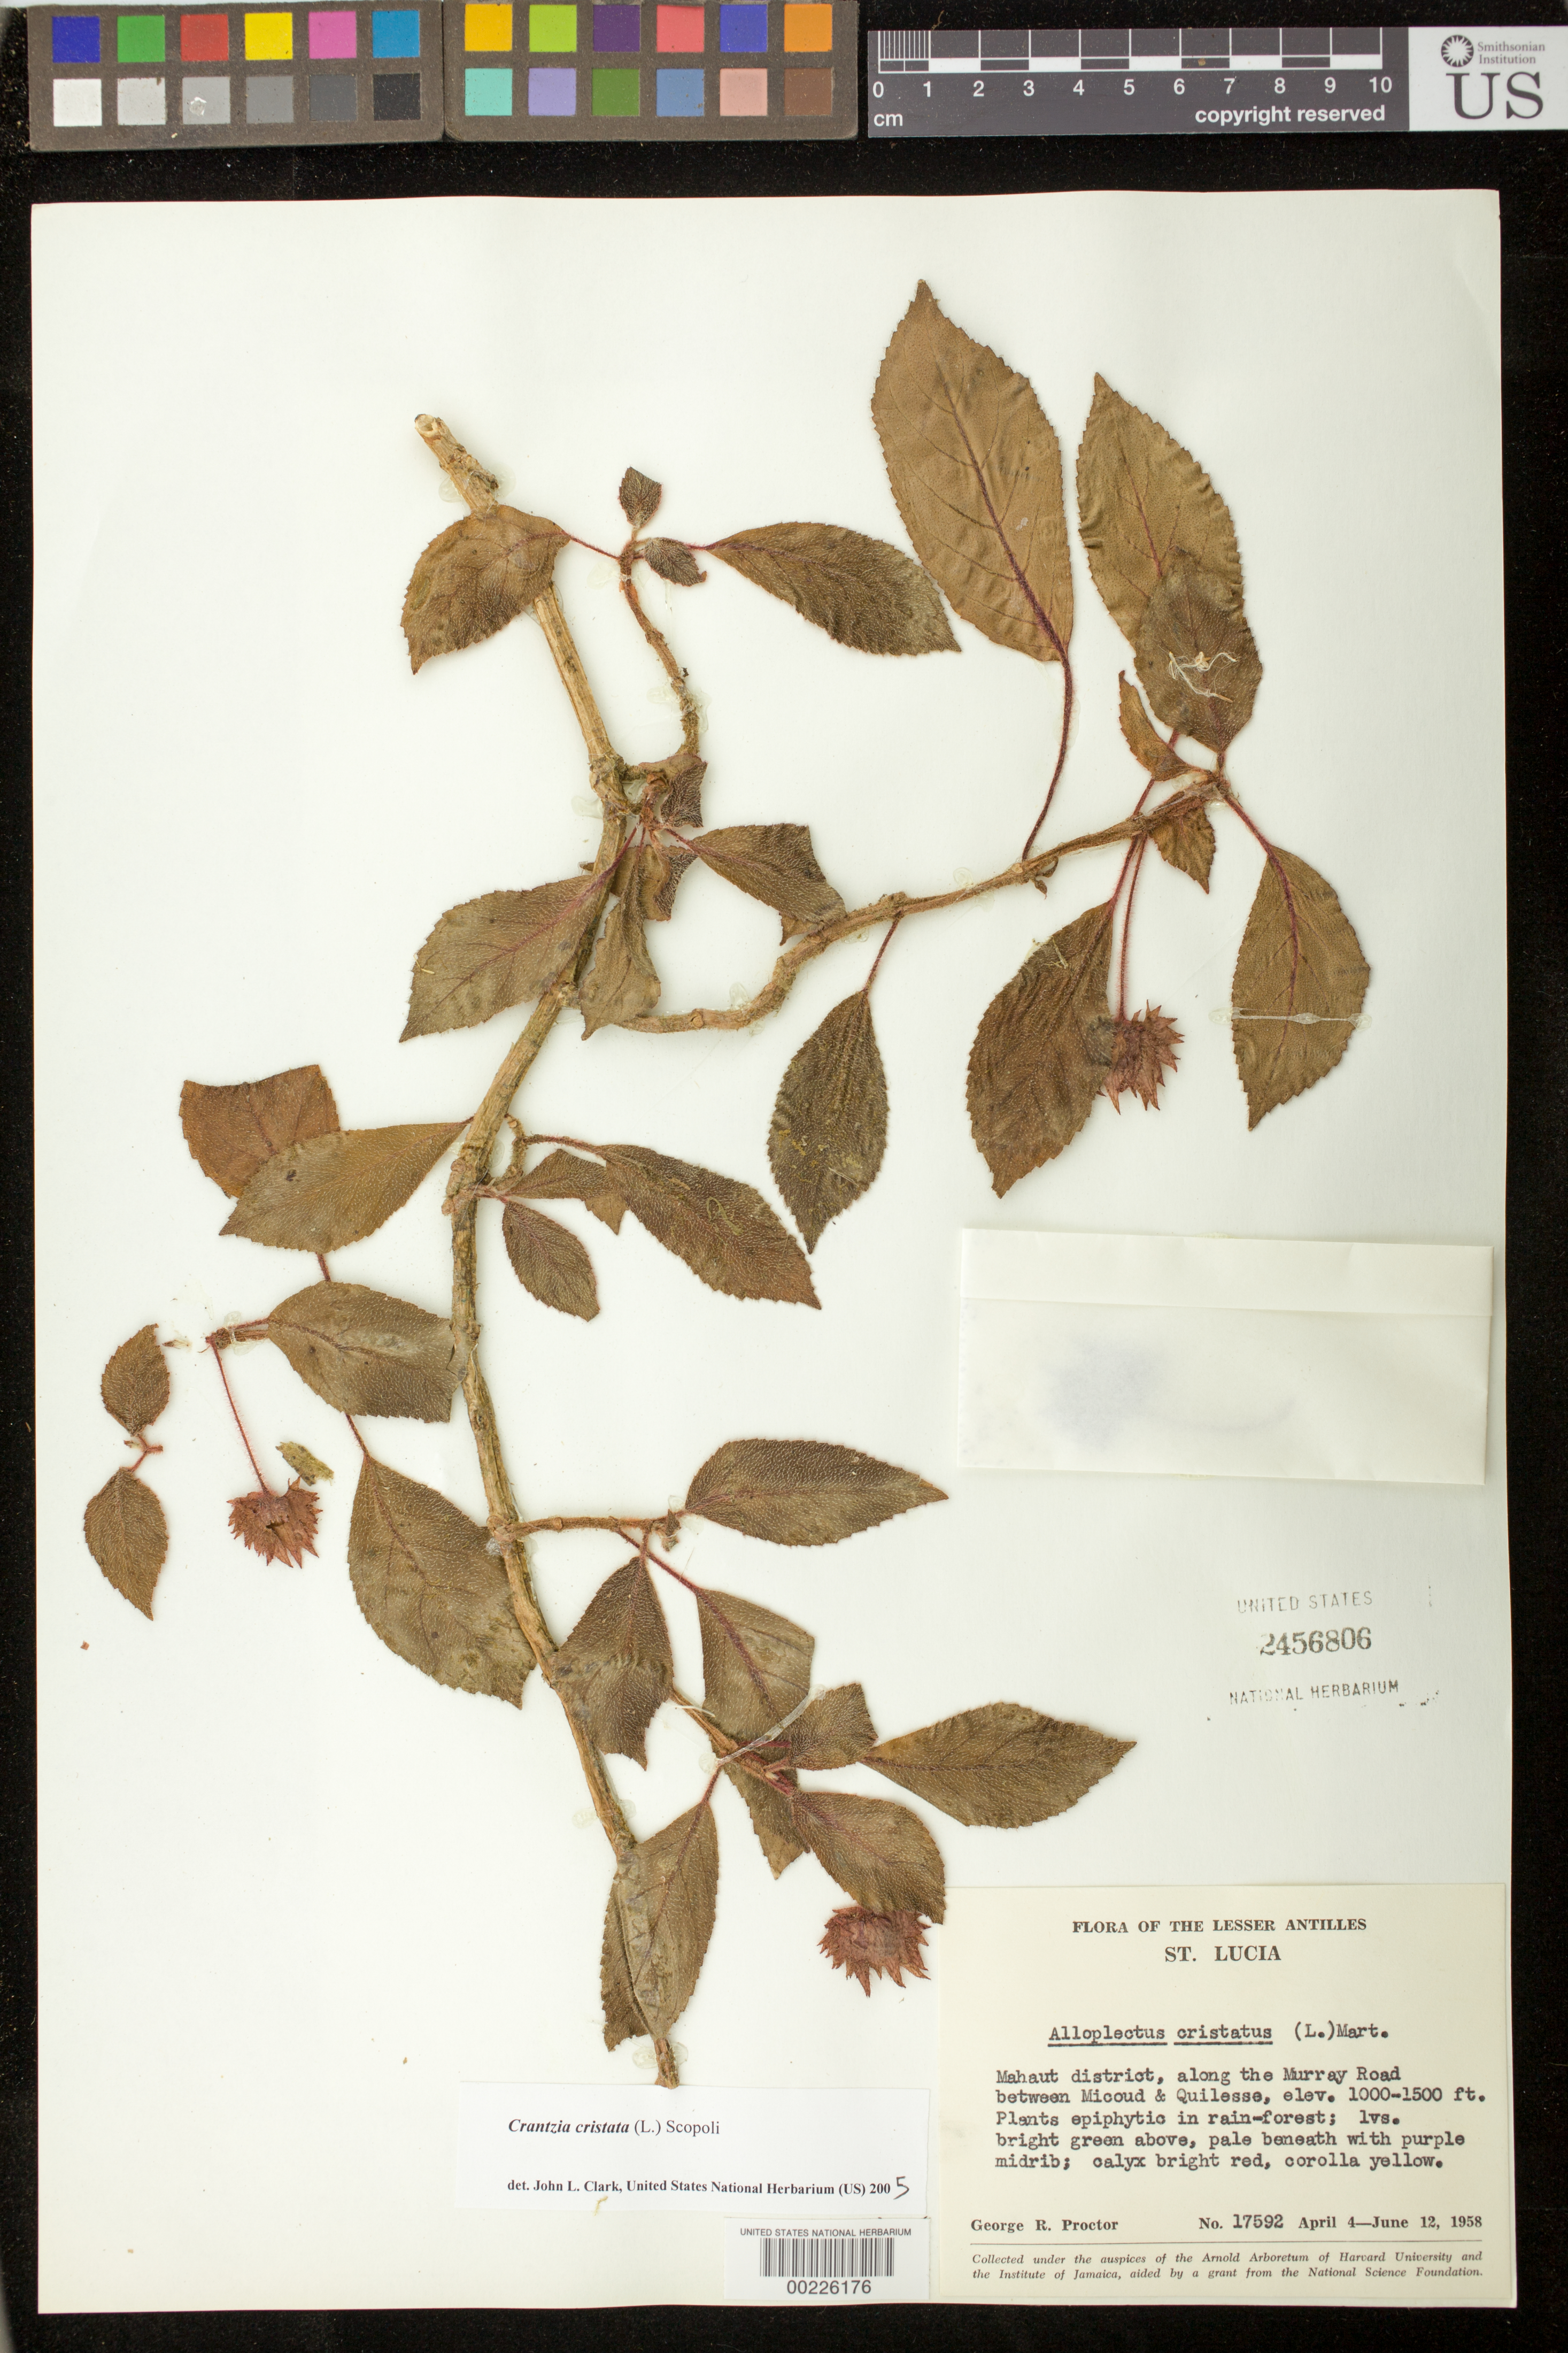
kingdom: Plantae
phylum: Tracheophyta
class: Magnoliopsida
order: Lamiales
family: Gesneriaceae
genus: Crantzia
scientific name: Crantzia cristata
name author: (L.) Scop. ex Fritsch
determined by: Clark, J. L., (SEL), The Marie Selby Botanical Garden (UNITED STATES)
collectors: G. R. Proctor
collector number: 17592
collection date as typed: Apr-Jun 1958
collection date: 1958-04/1958-06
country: St. Lucia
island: St. Lucia I.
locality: Mahaut district, along the Murray road between Micoud & Quilesse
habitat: Plants epiphytic in rain-forest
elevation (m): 305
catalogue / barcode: US 2456806